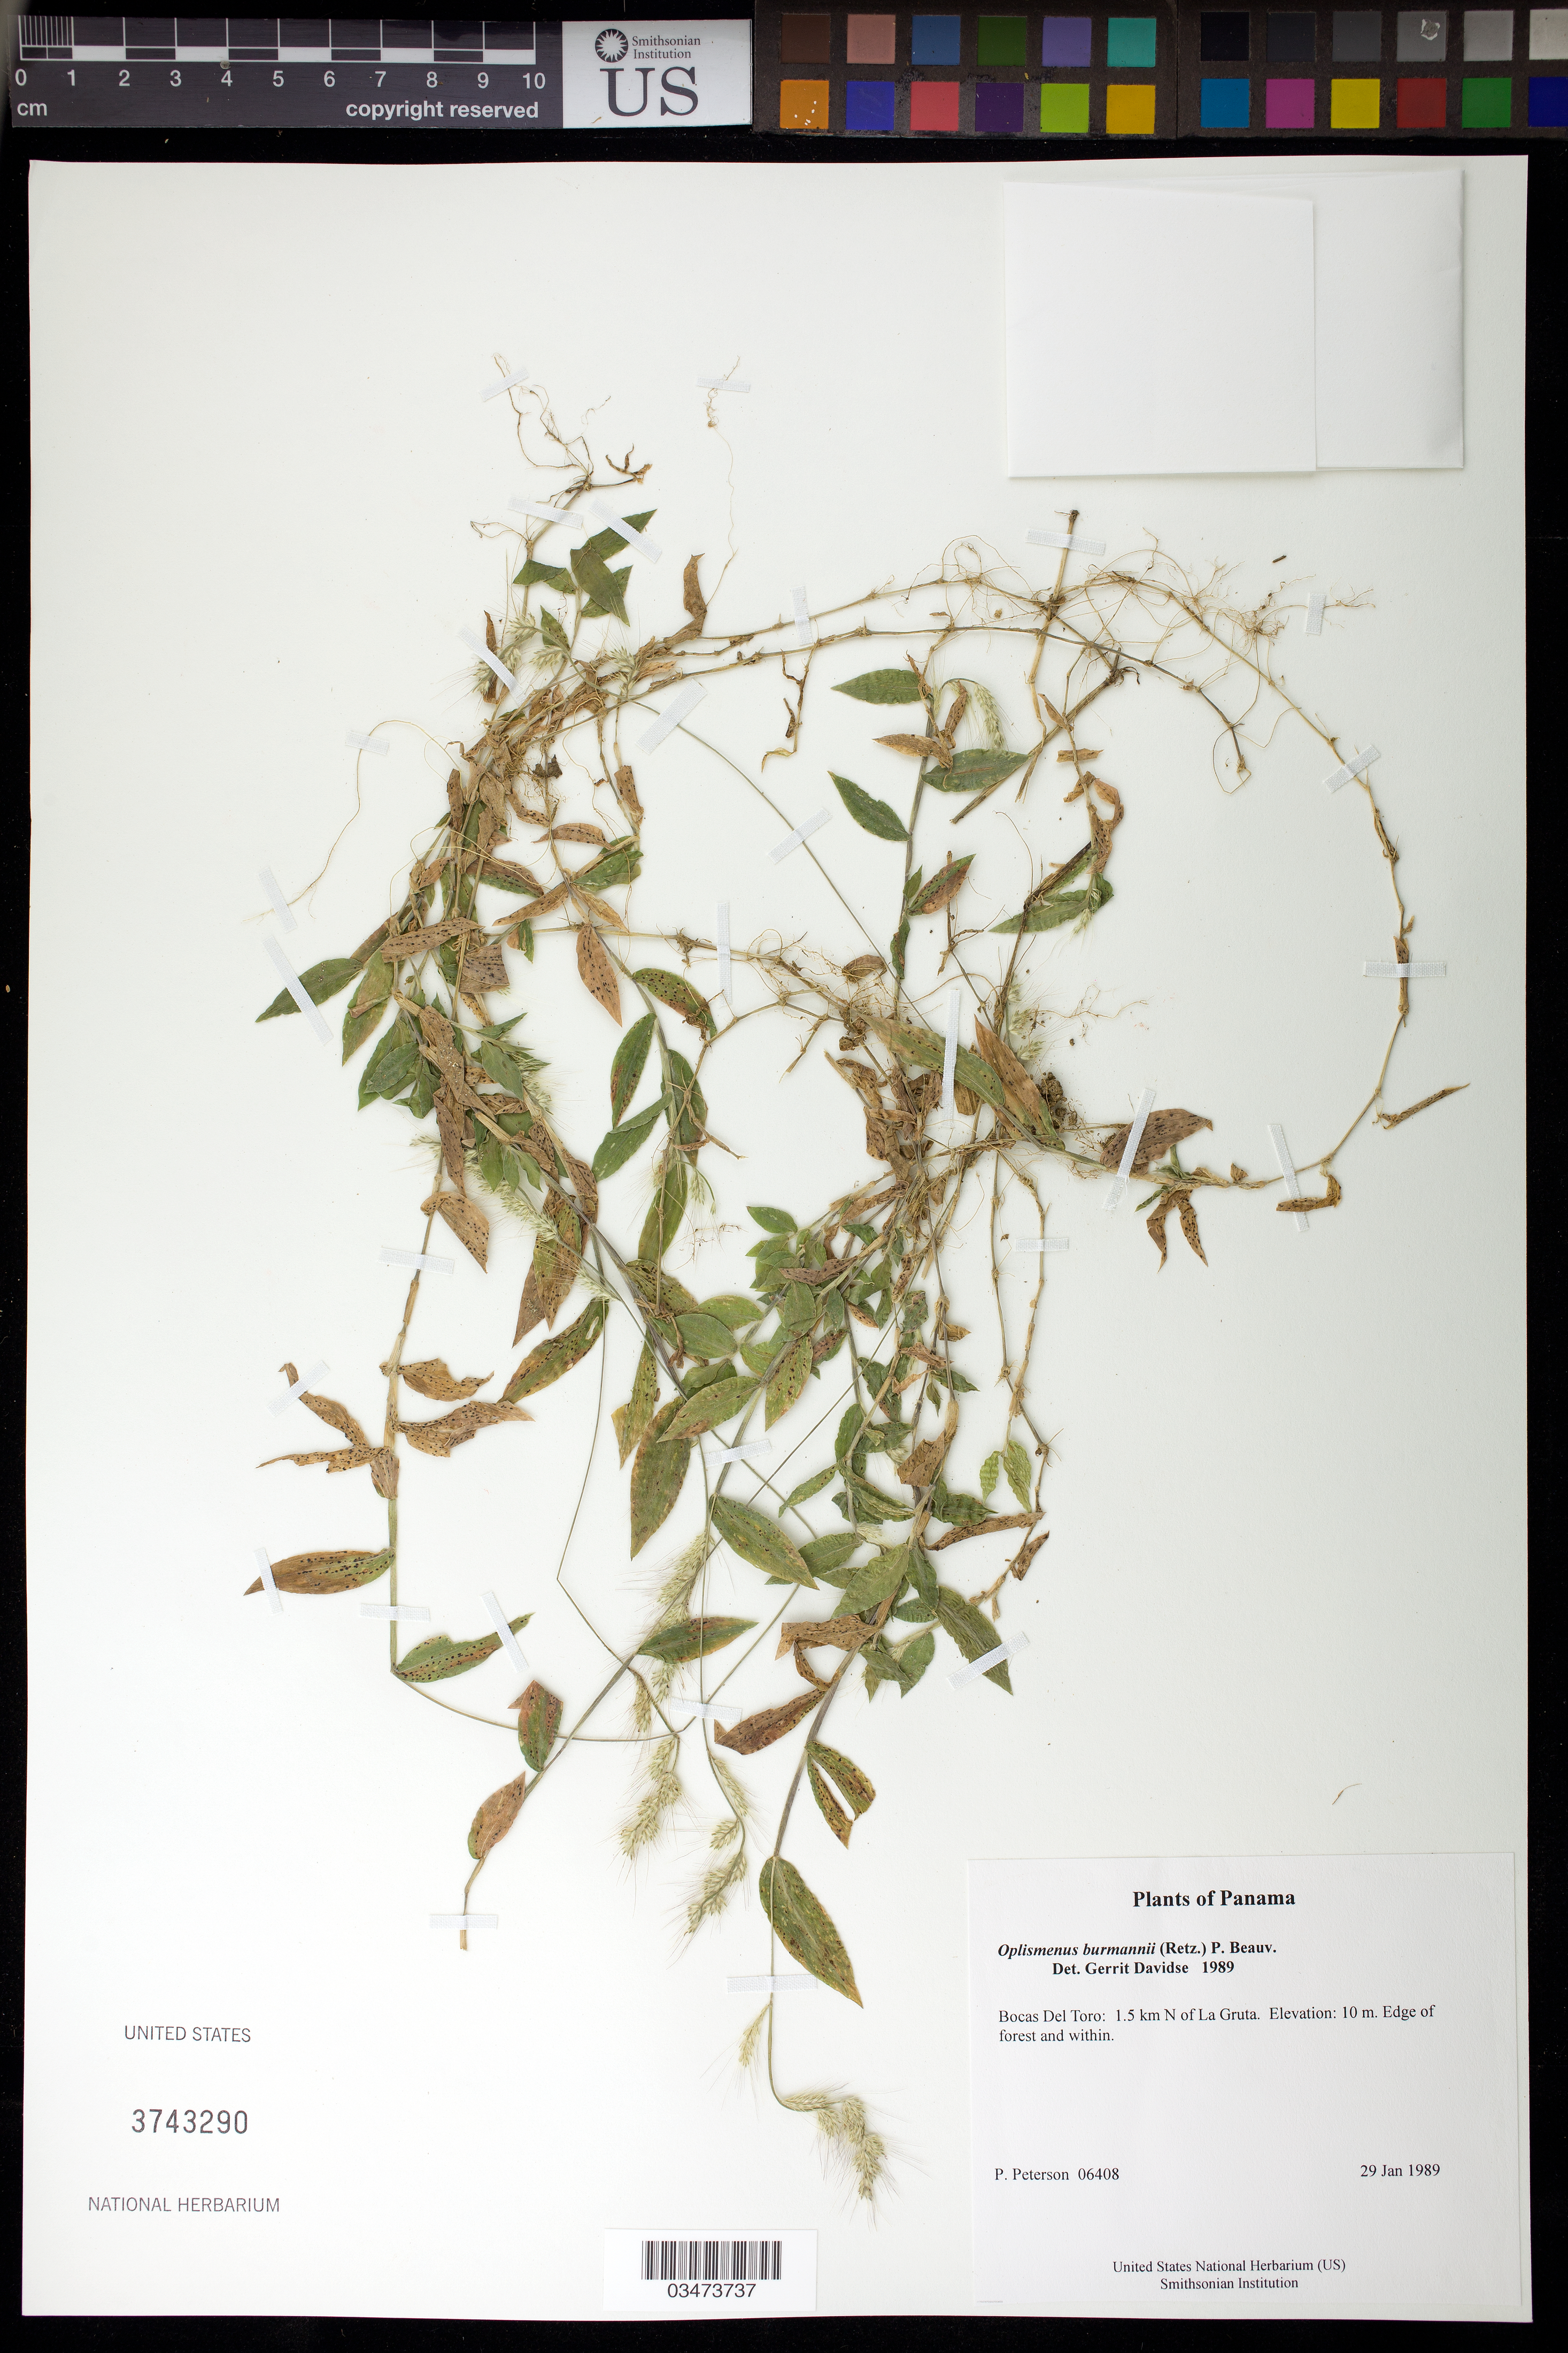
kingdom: Plantae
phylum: Tracheophyta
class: Liliopsida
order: Poales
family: Poaceae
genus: Oplismenus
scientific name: Oplismenus burmannii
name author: (Retz.) P. Beauv.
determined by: Davidse, Gerrit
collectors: P. M. Peterson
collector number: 06408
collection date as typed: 29 Jan 1989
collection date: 1989-01-29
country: Panama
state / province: Bocas del Toro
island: Colón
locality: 1.5 km N of La Gruta.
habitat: Edge of forest and within.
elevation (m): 10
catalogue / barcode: US 3743290